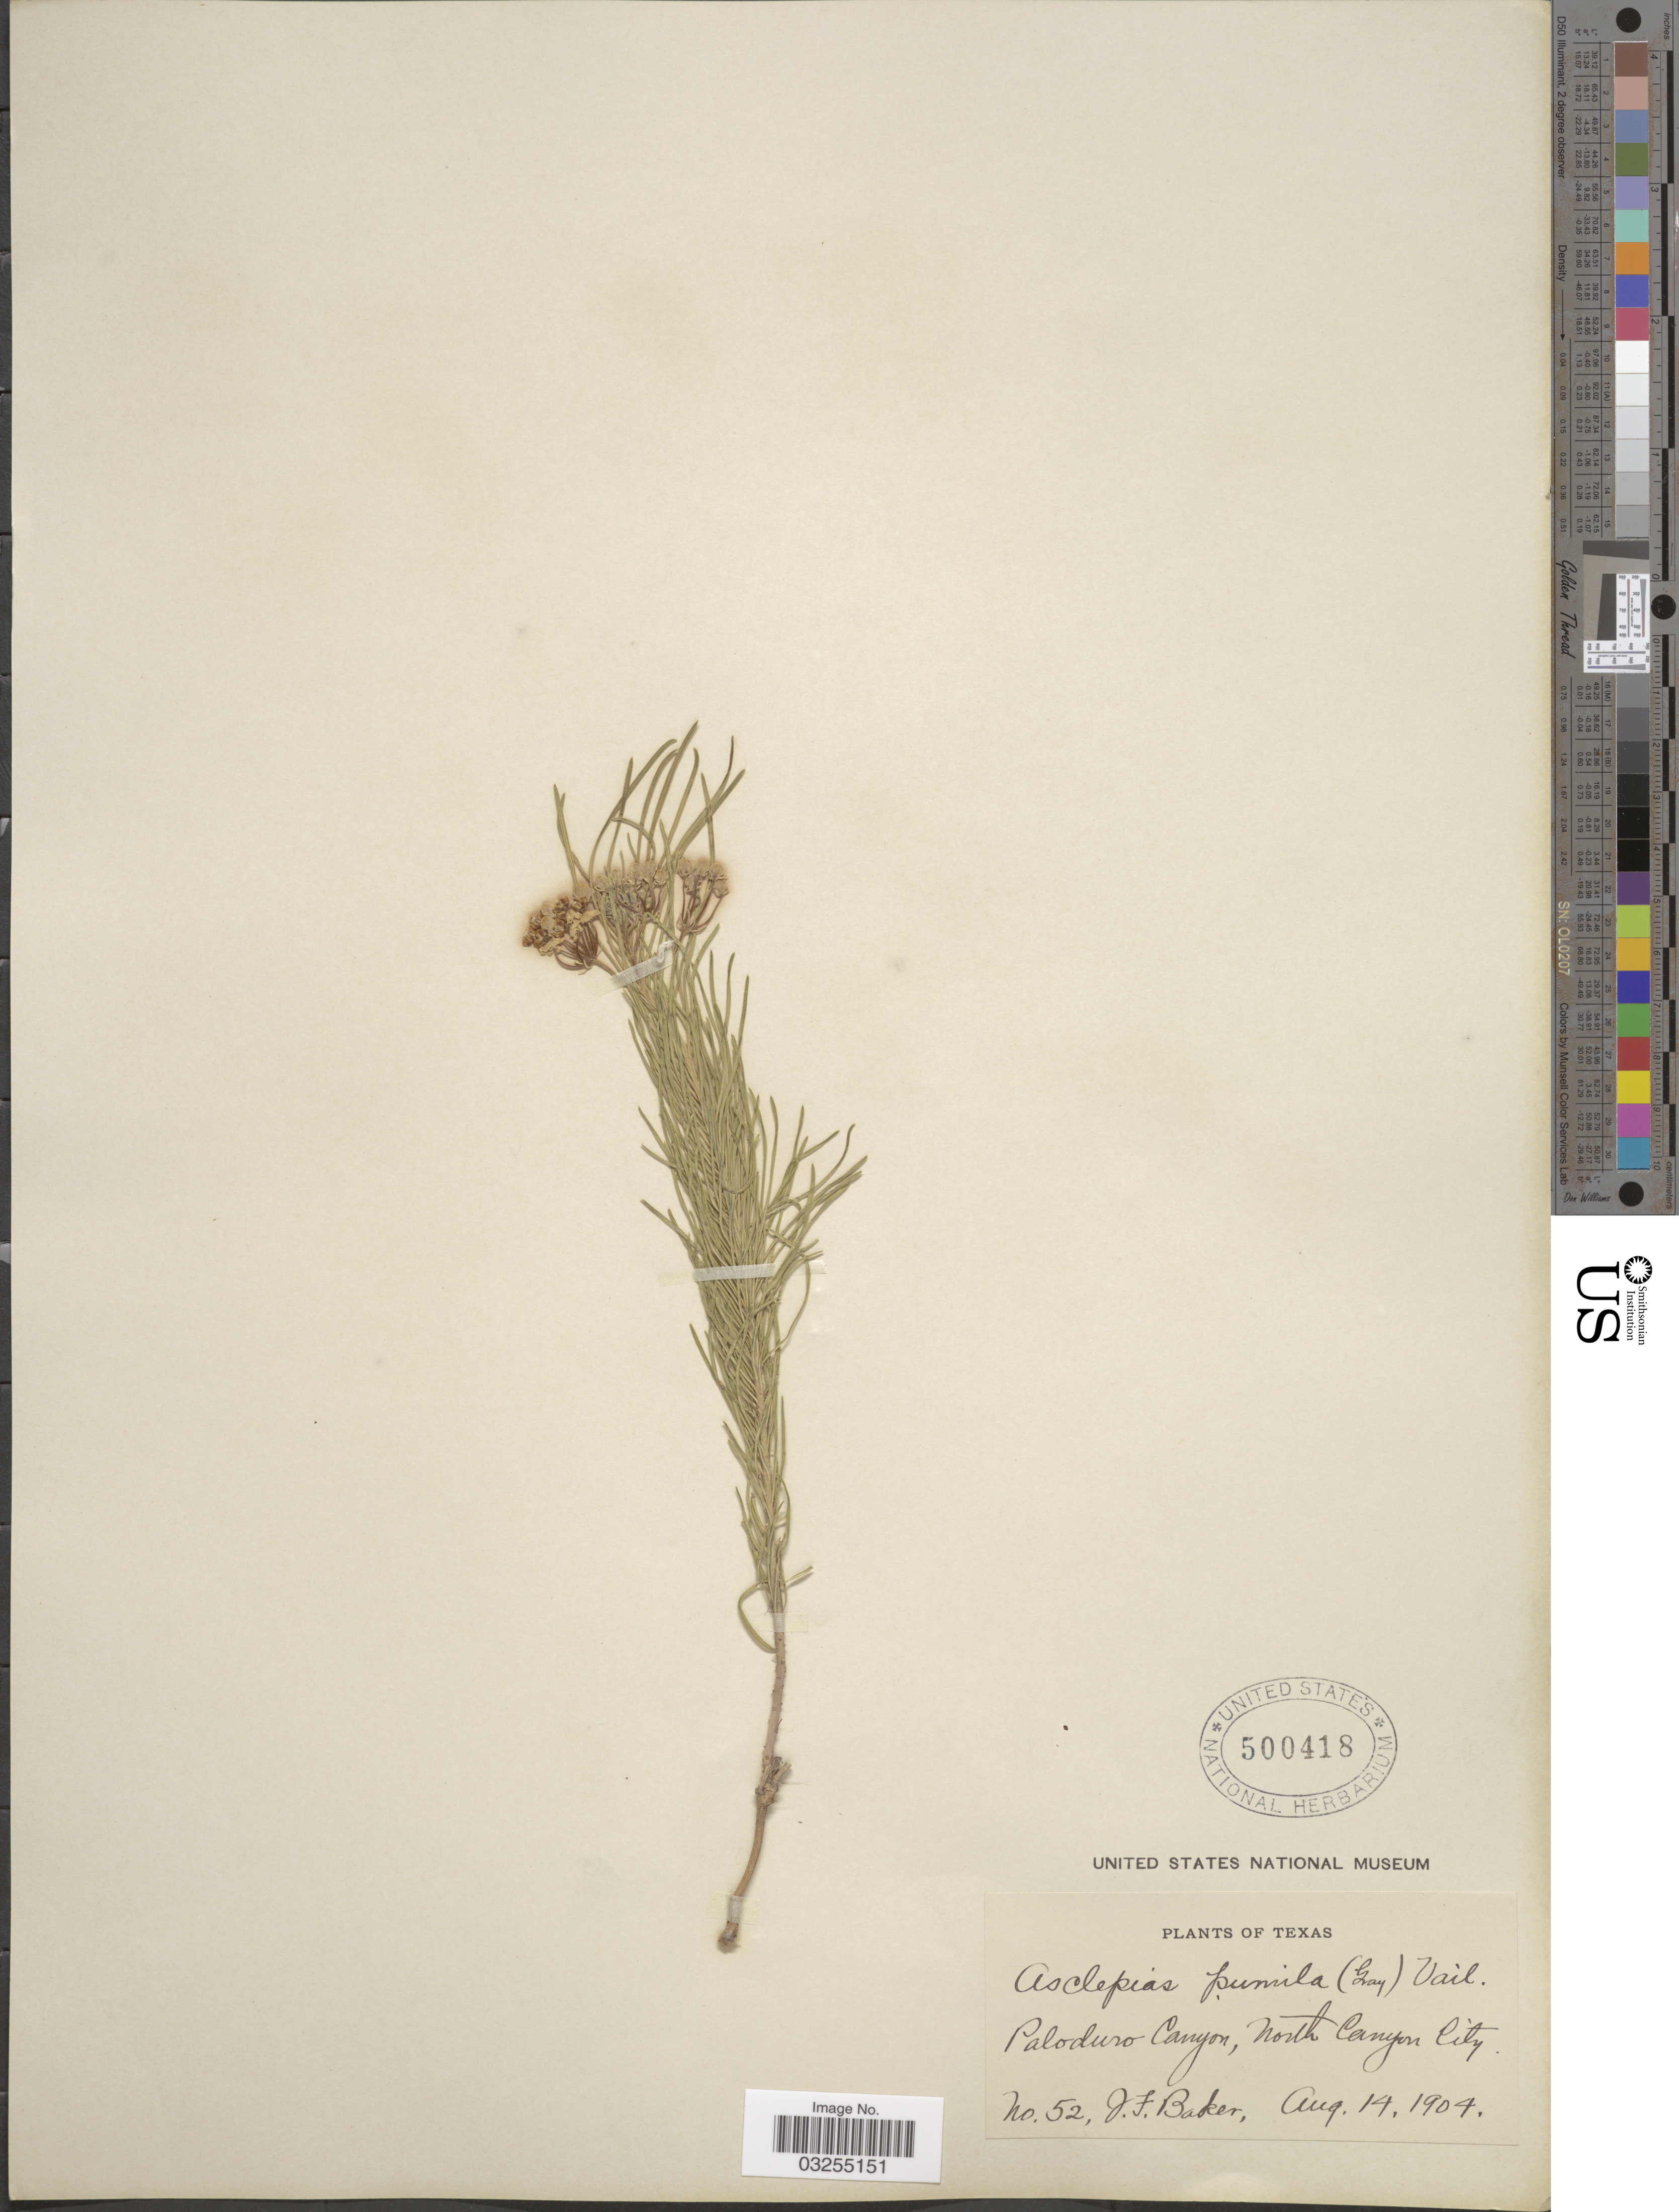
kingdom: Plantae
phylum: Tracheophyta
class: Magnoliopsida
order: Gentianales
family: Apocynaceae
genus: Asclepias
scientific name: Asclepias pumila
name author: (A. Gray) Vail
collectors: J. F. Baker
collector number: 52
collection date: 1904-08-14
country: United States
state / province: Texas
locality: Paloduro Canyon, North Canyon City.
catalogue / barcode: US 500418